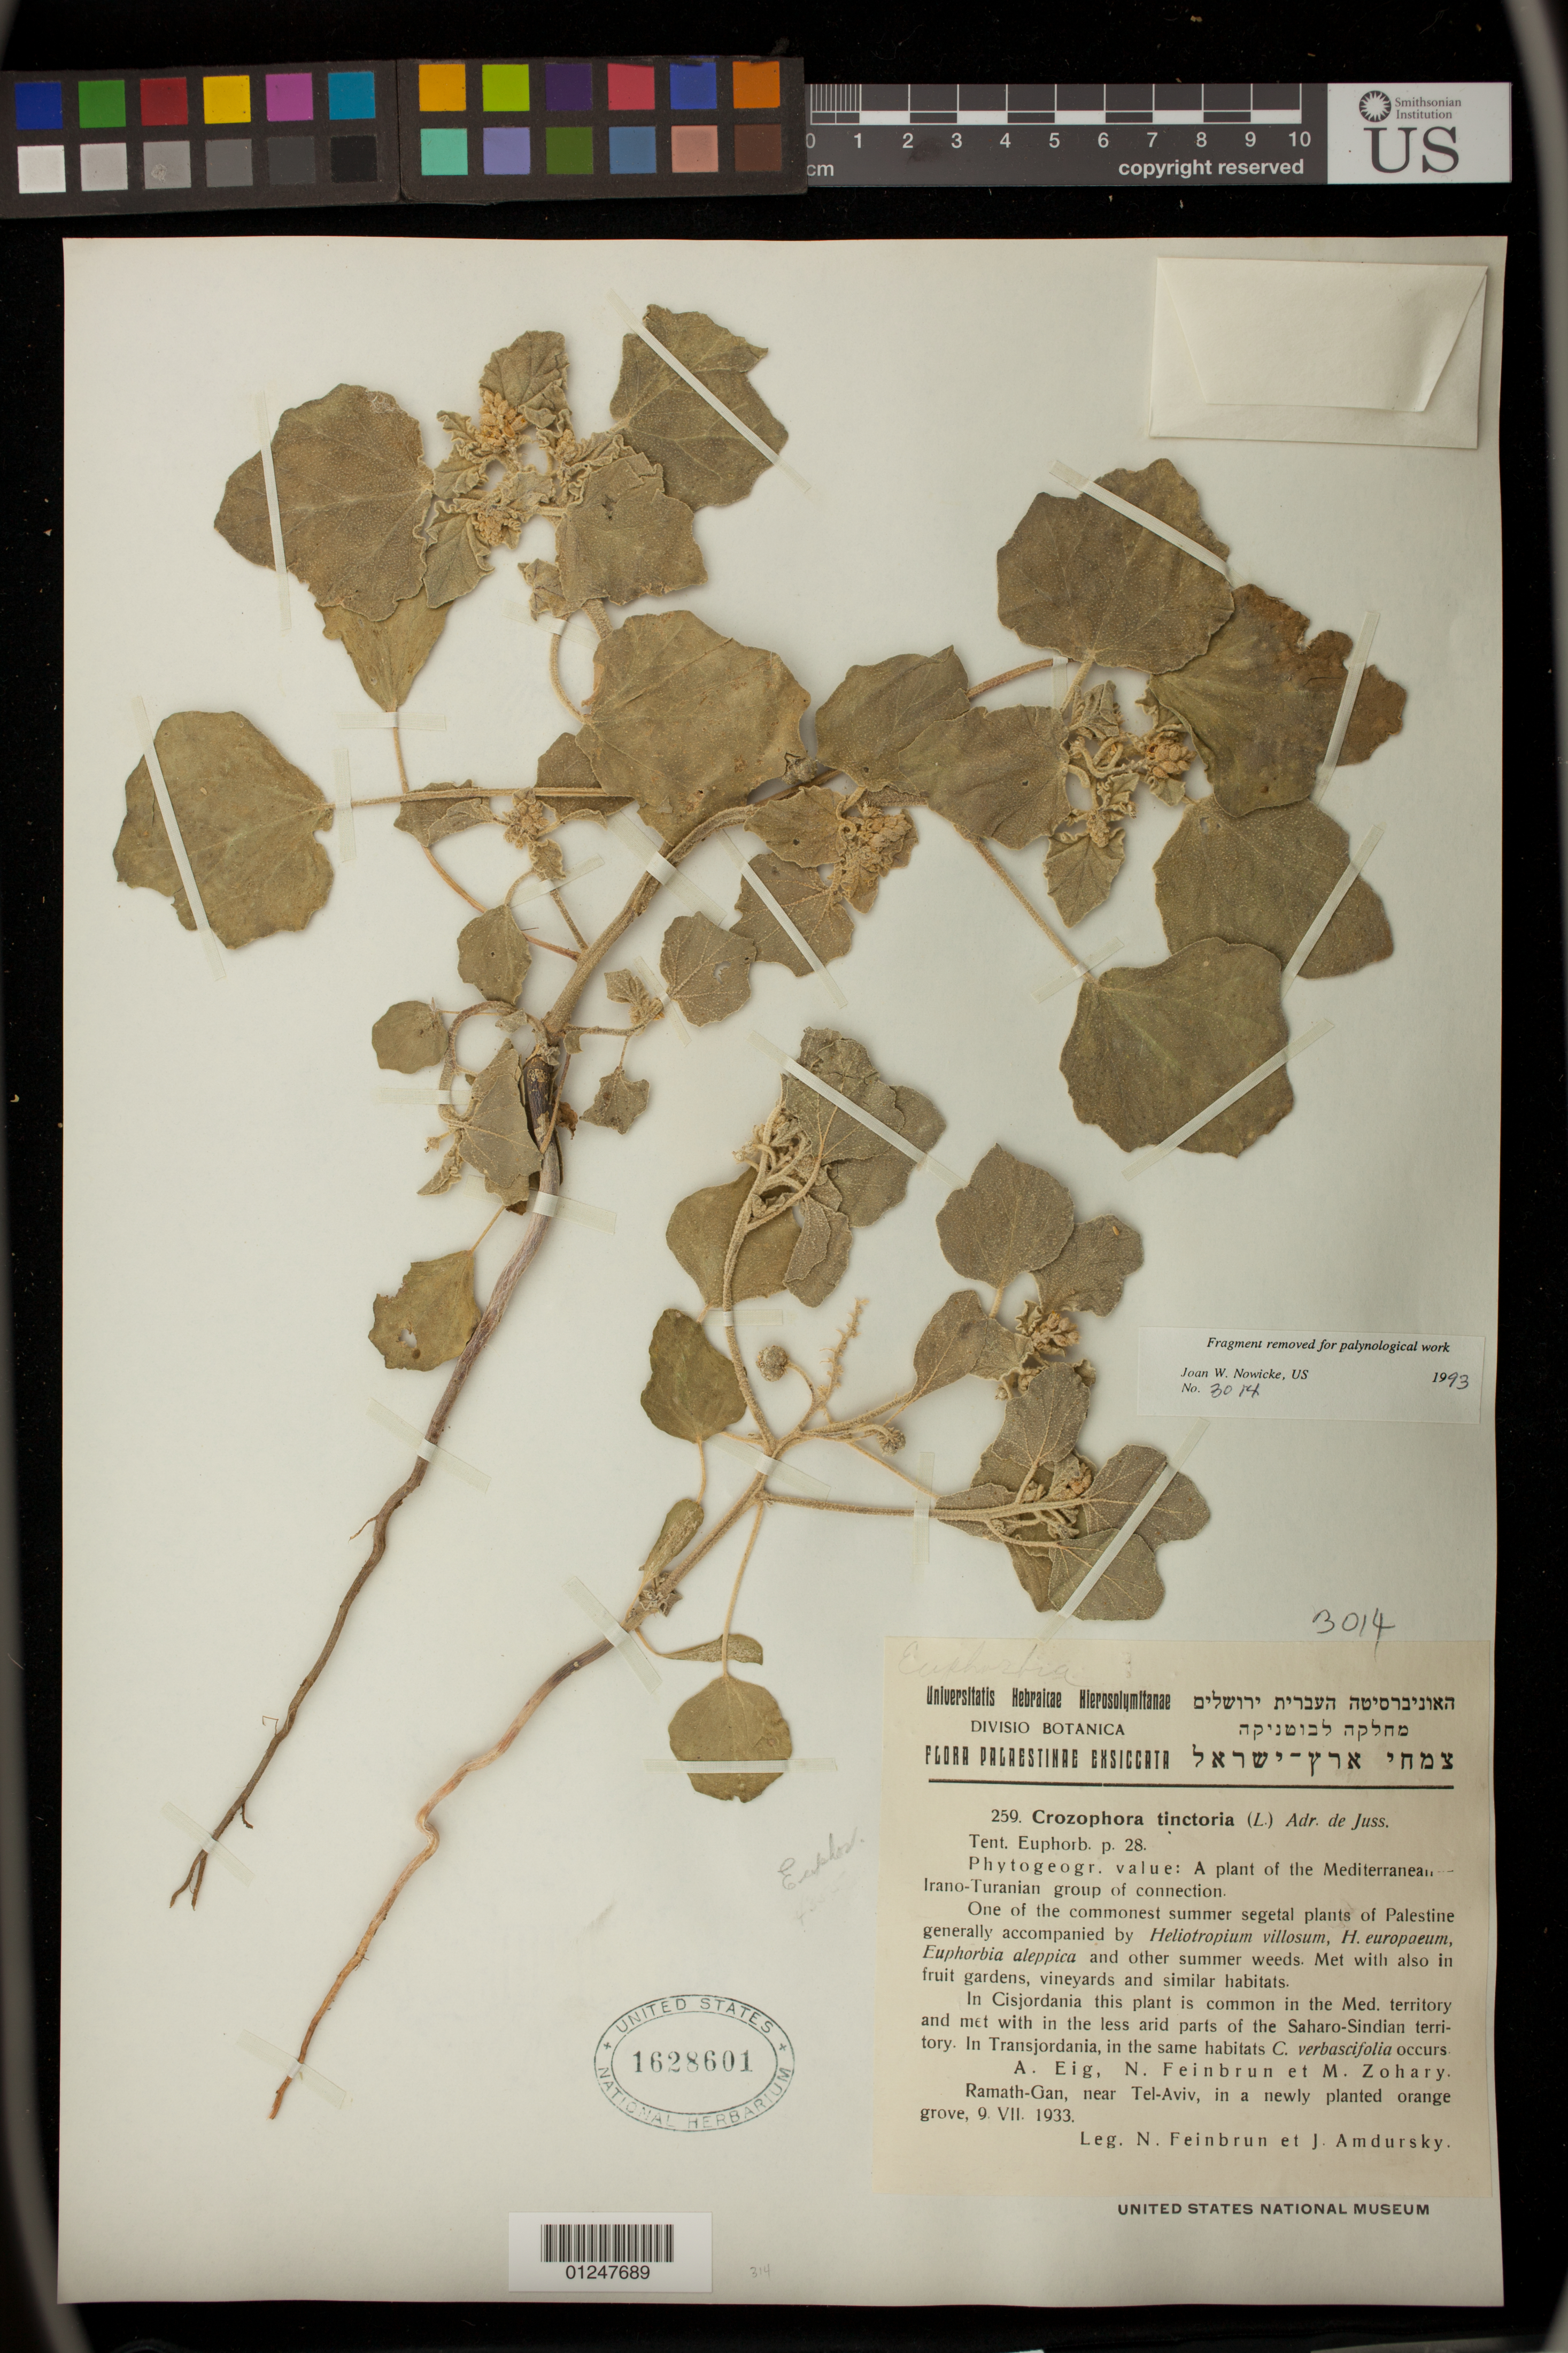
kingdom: Plantae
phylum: Tracheophyta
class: Magnoliopsida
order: Malpighiales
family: Euphorbiaceae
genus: Chrozophora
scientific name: Chrozophora tinctoria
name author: (L.) A. Juss.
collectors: N. Feinbrun & I. Amdursky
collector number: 259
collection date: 1933-07-09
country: Israel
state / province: Tel Aviv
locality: Ramath-Gan, near Tel-Aviv in a newly planted orange grove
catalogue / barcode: US 1628601